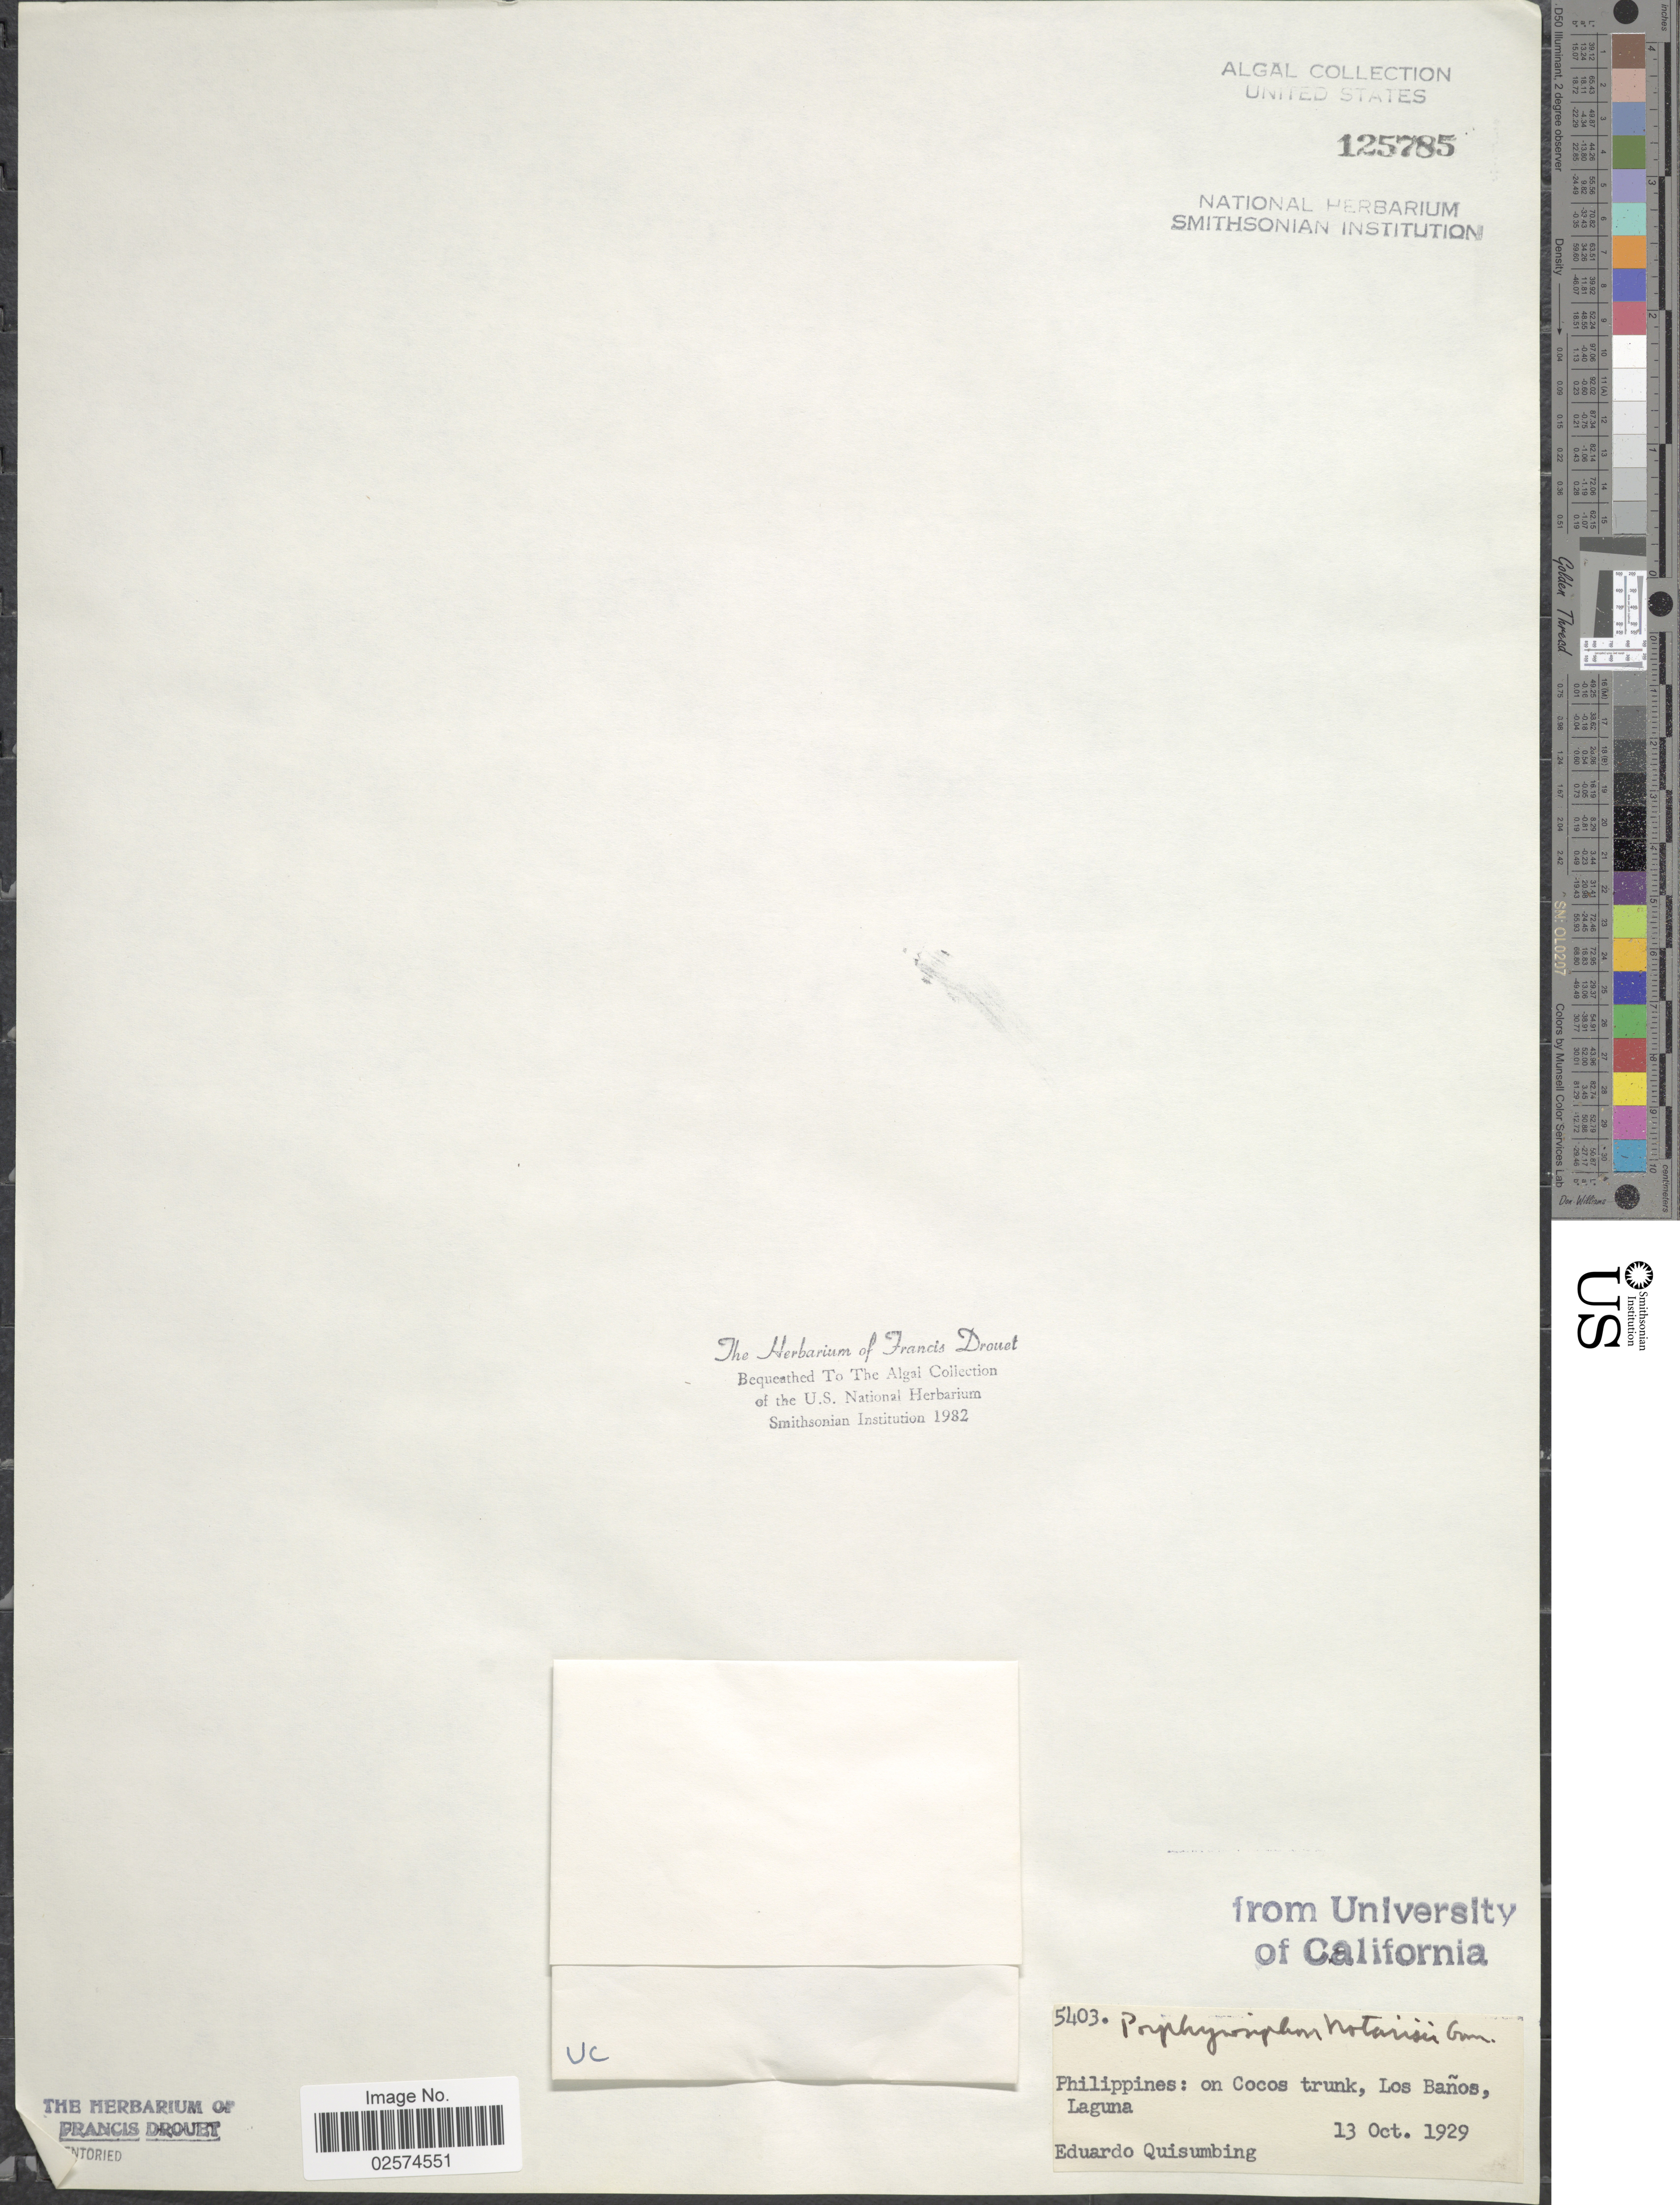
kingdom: Bacteria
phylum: Cyanobacteria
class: Cyanobacteriia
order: Cyanobacteriales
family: Microcoleaceae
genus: Porphyrosiphon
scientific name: Porphyrosiphon notarisii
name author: Kütz. ex Gomont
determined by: Drouet, F. E.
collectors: E. Quisumbing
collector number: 5403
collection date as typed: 13 Oct. 1929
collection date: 1929-10-13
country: Philippines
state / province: Calabarzon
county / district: Laguna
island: Luzon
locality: Los banos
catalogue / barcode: US 125785